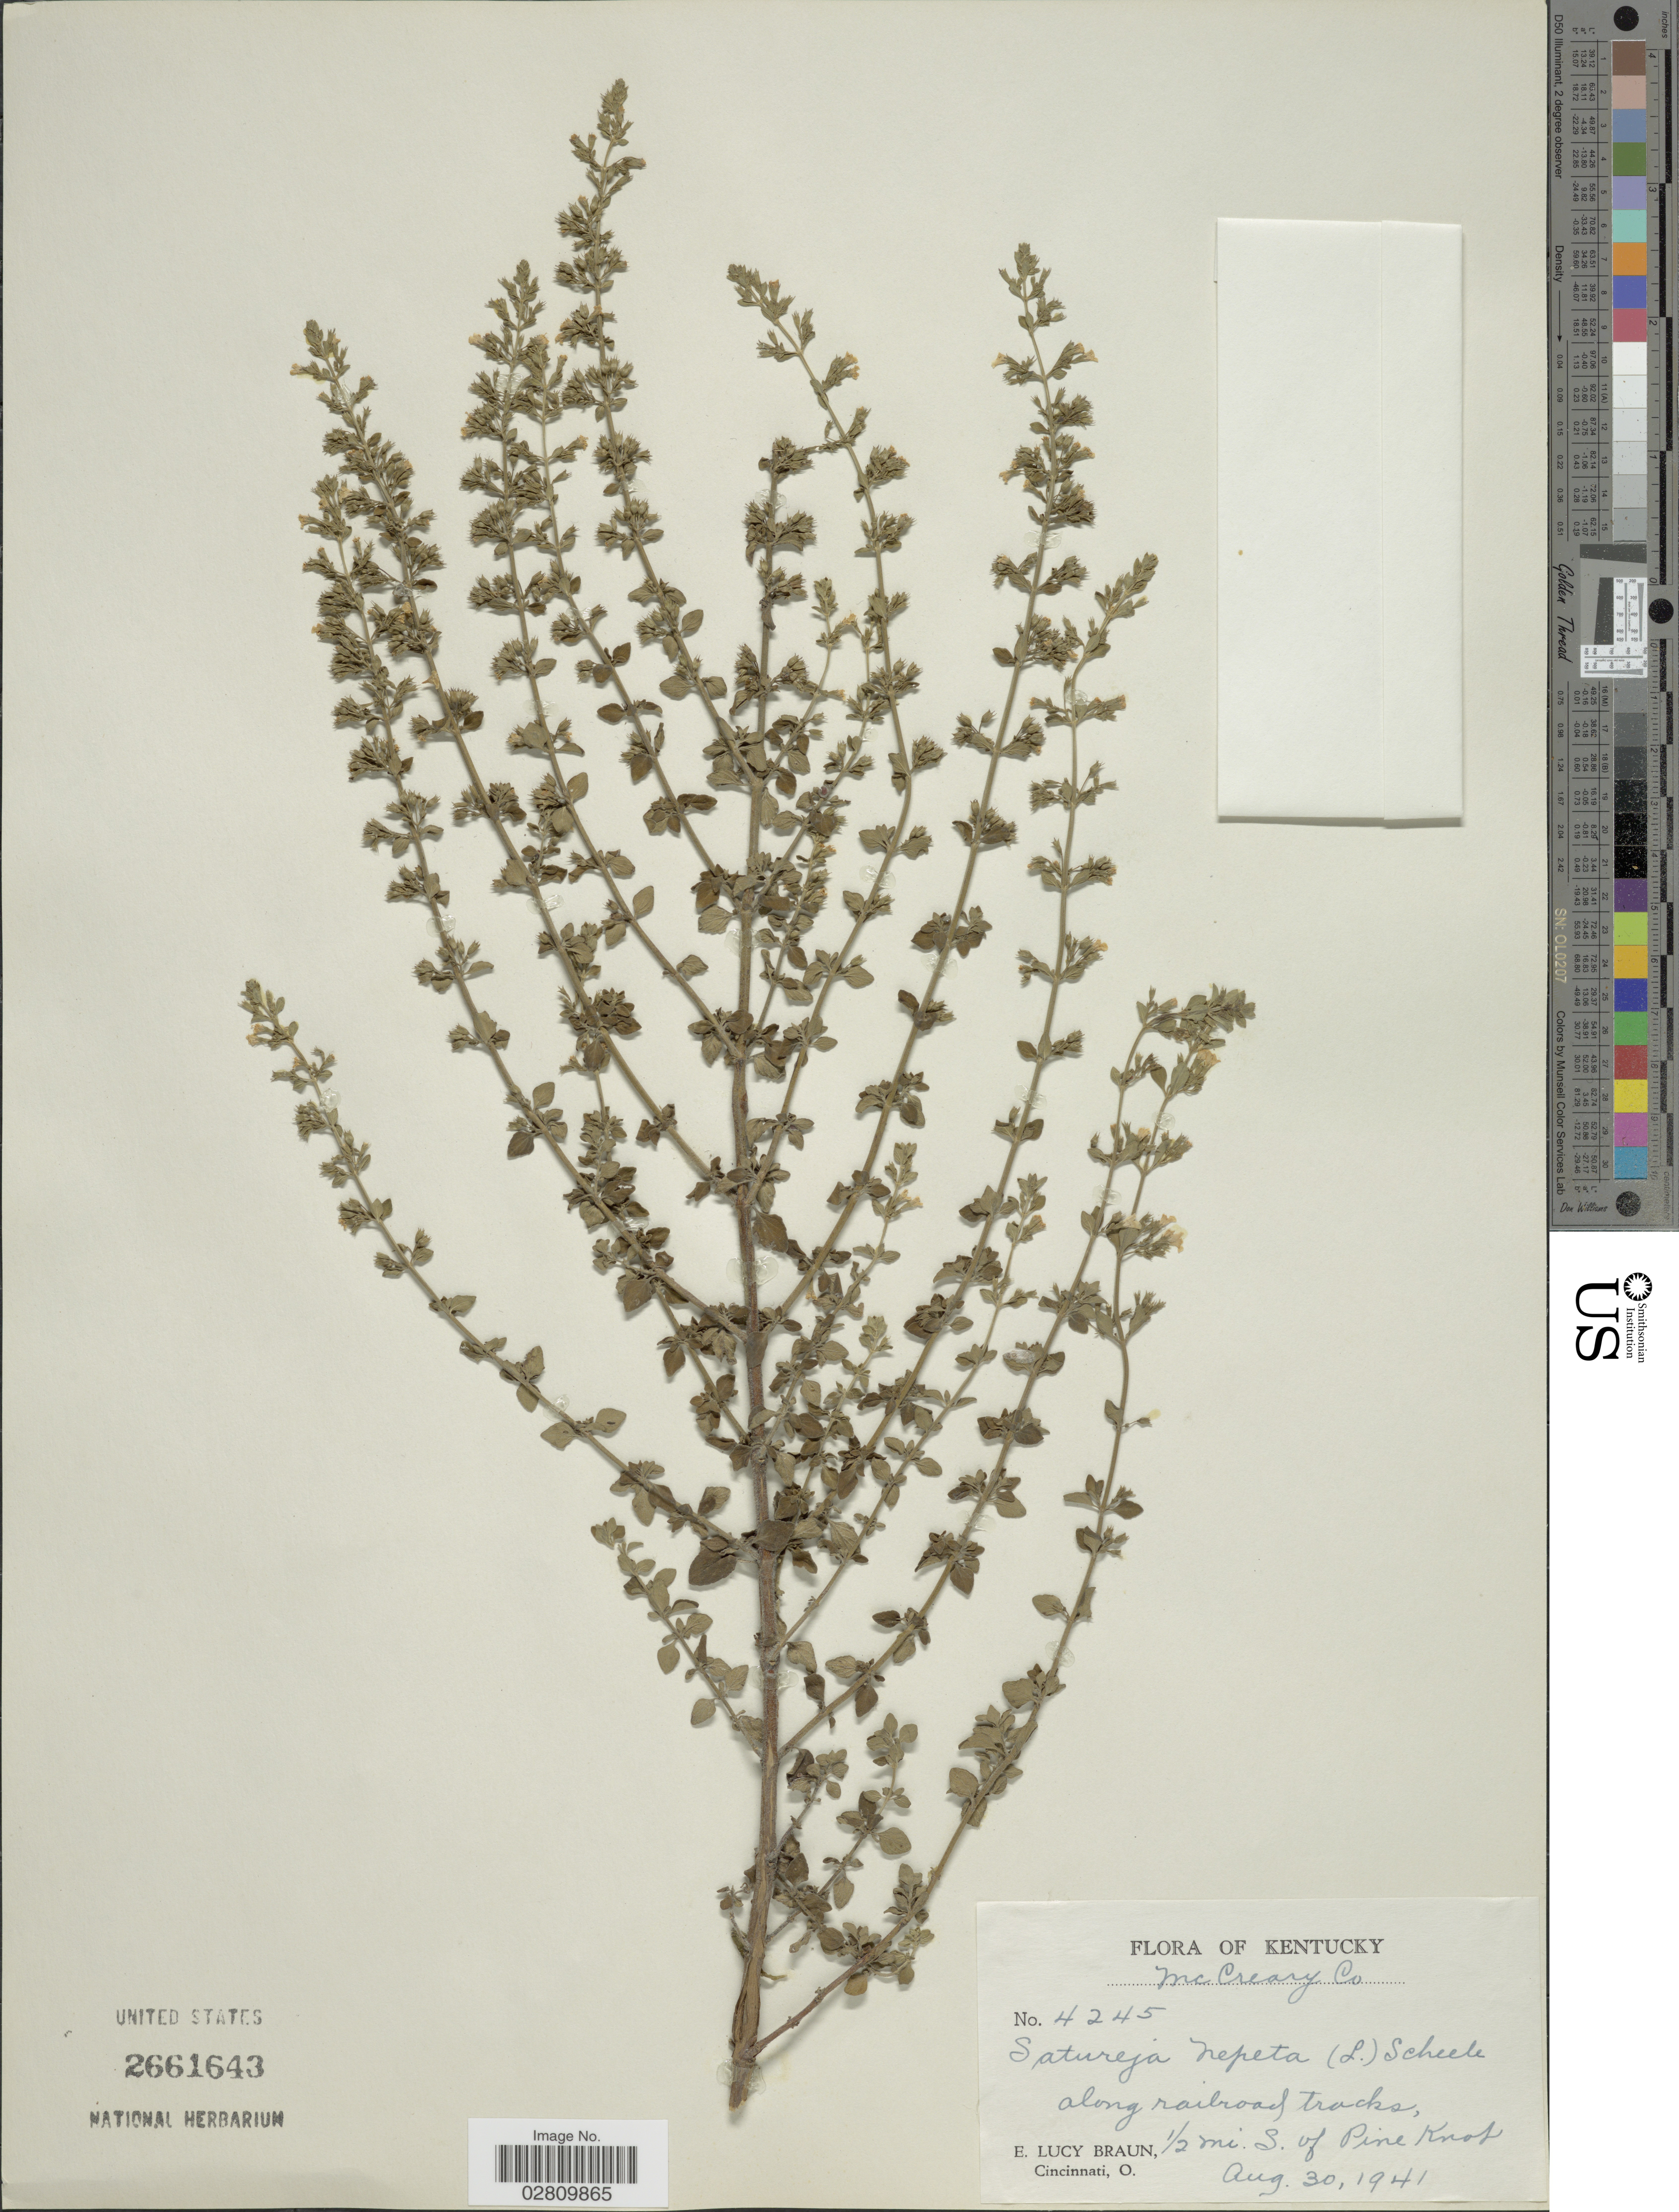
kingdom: Plantae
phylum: Tracheophyta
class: Magnoliopsida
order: Lamiales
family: Lamiaceae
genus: Clinopodium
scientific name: Clinopodium nepeta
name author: (L.) Kuntze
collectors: E. L. Braun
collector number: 4245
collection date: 1941-08-30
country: United States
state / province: Kentucky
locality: McCreary Co. ½ mi. S. of Pine Knot.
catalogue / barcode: US 2661643